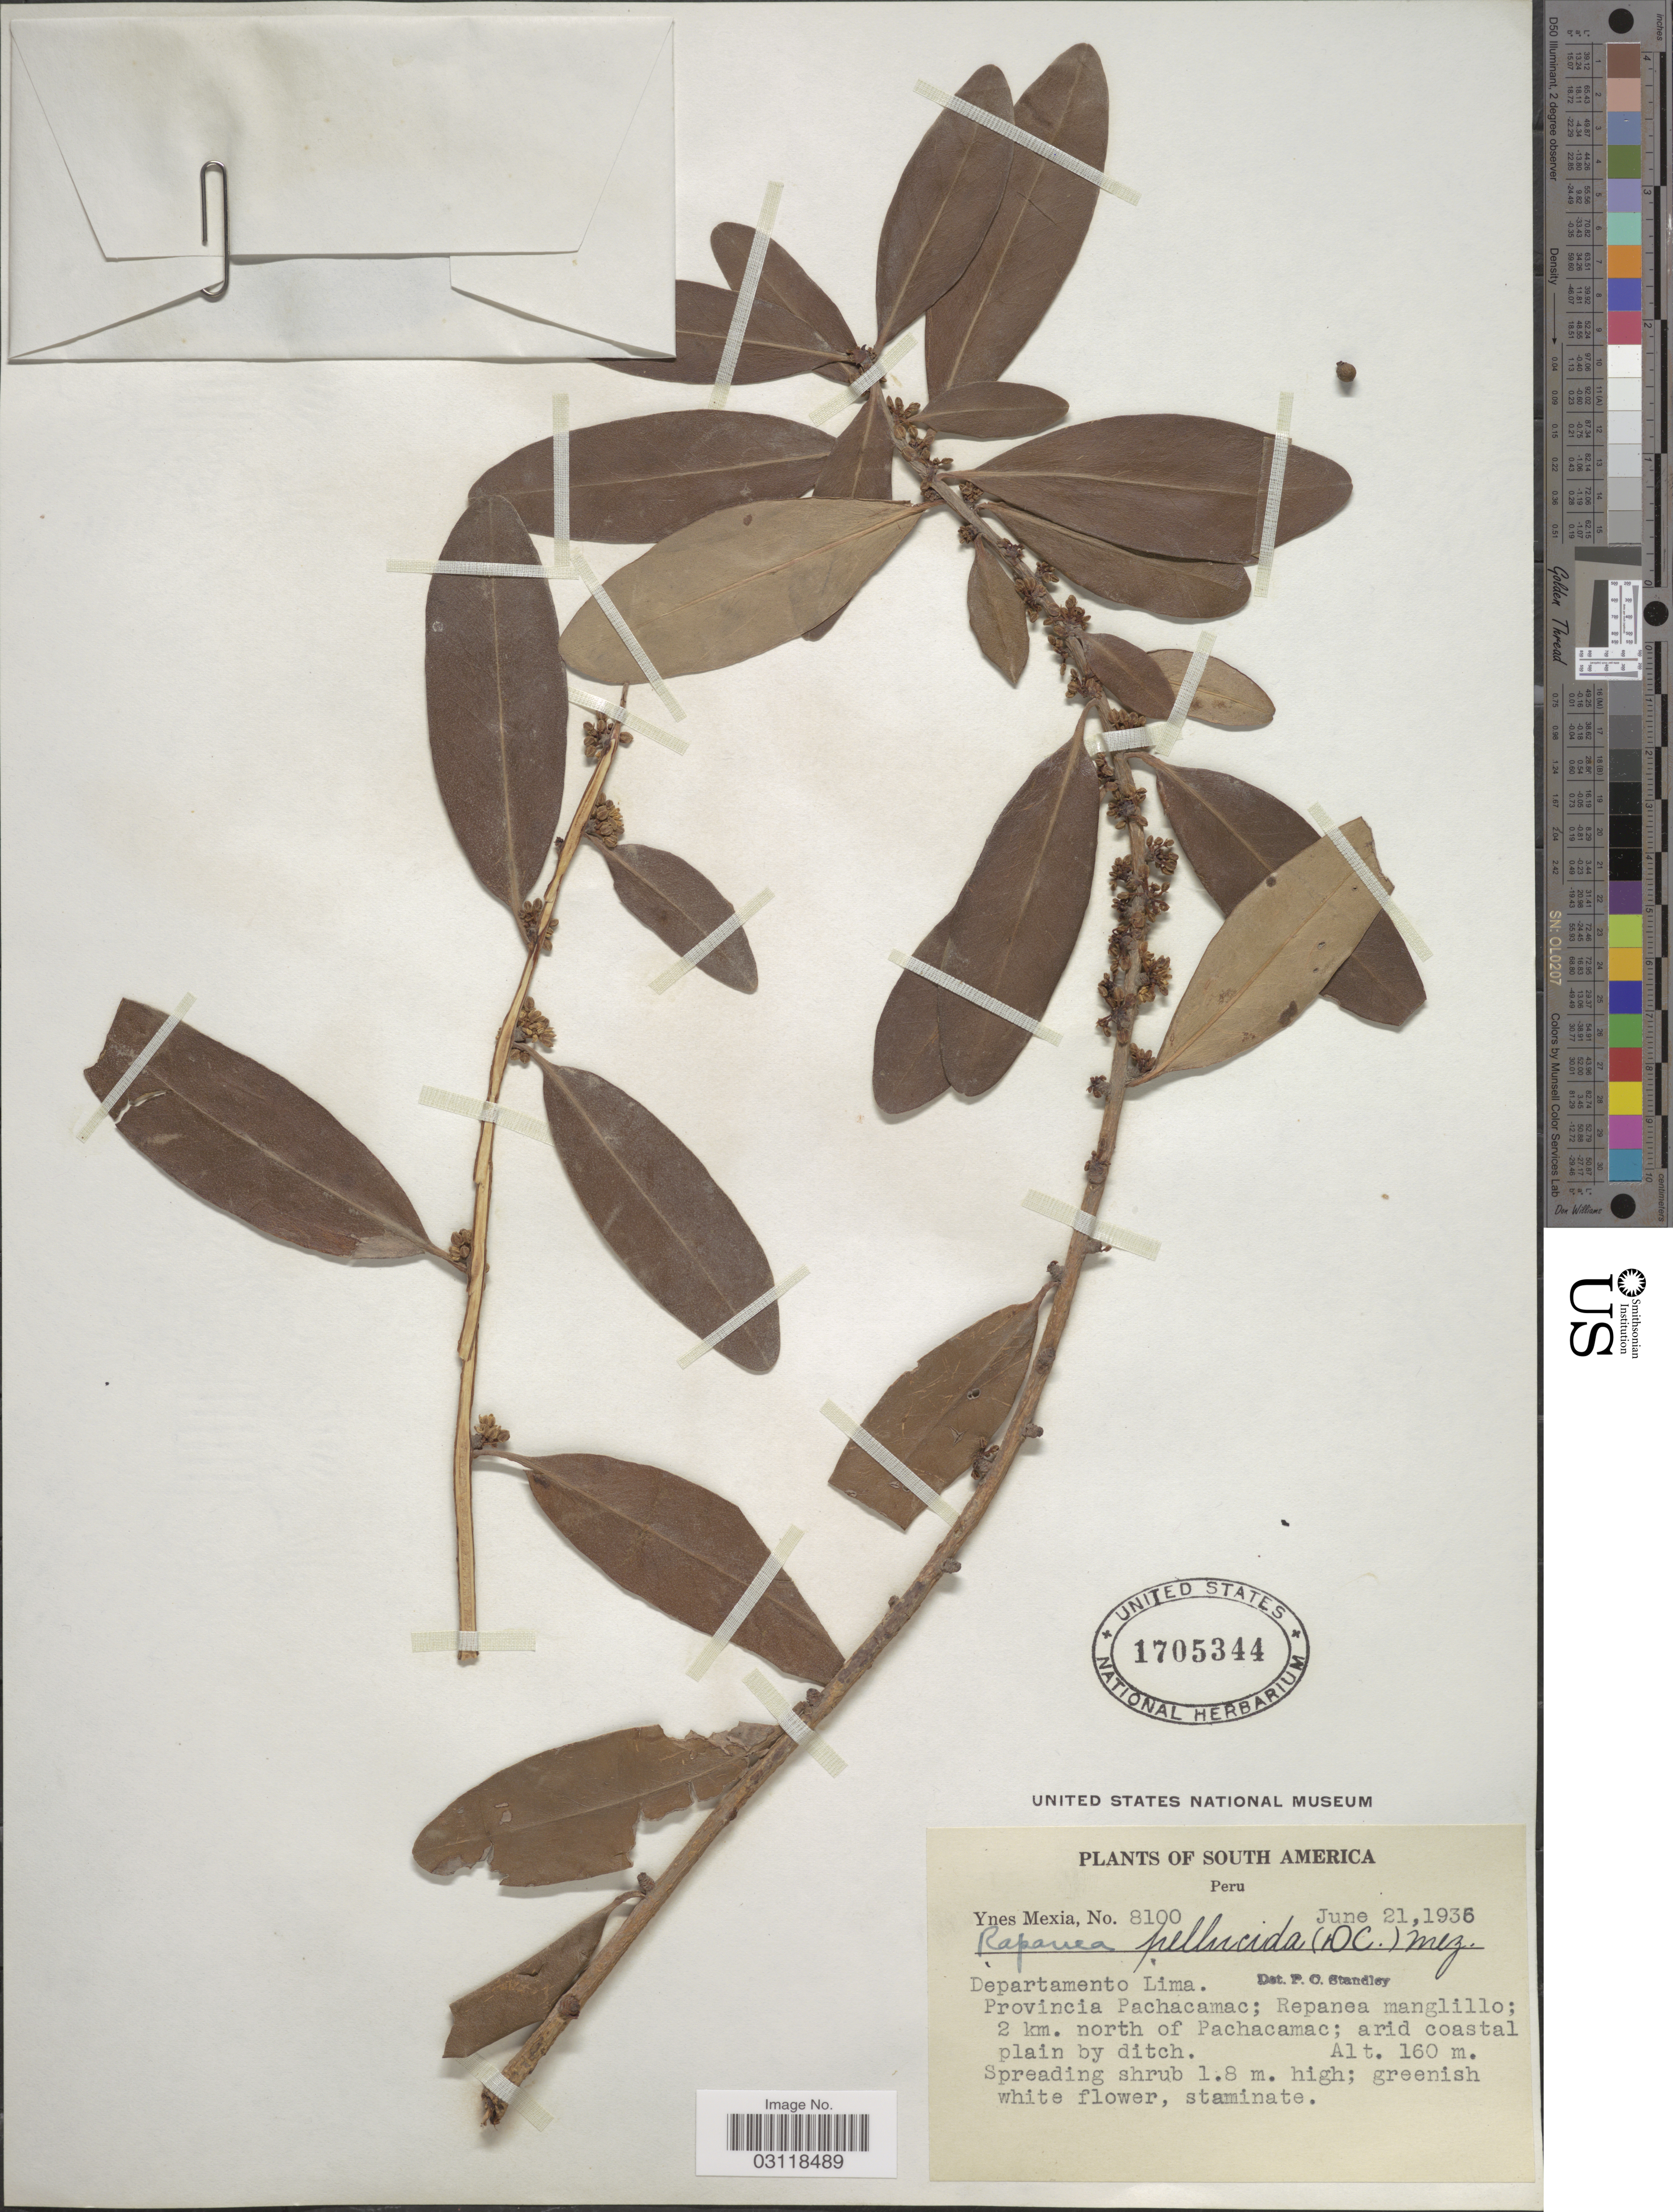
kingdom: Plantae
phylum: Tracheophyta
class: Magnoliopsida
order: Ericales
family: Primulaceae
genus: Rapanea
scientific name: Rapanea pellucida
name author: (Ruiz & Pav.) Mez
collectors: Y. Mexia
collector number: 8100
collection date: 1936-06-21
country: Peru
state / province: Lima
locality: Provincia Pachacamac; Repanea manglillo; 2 km. north of Pachacamac.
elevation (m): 160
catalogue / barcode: US 1705344